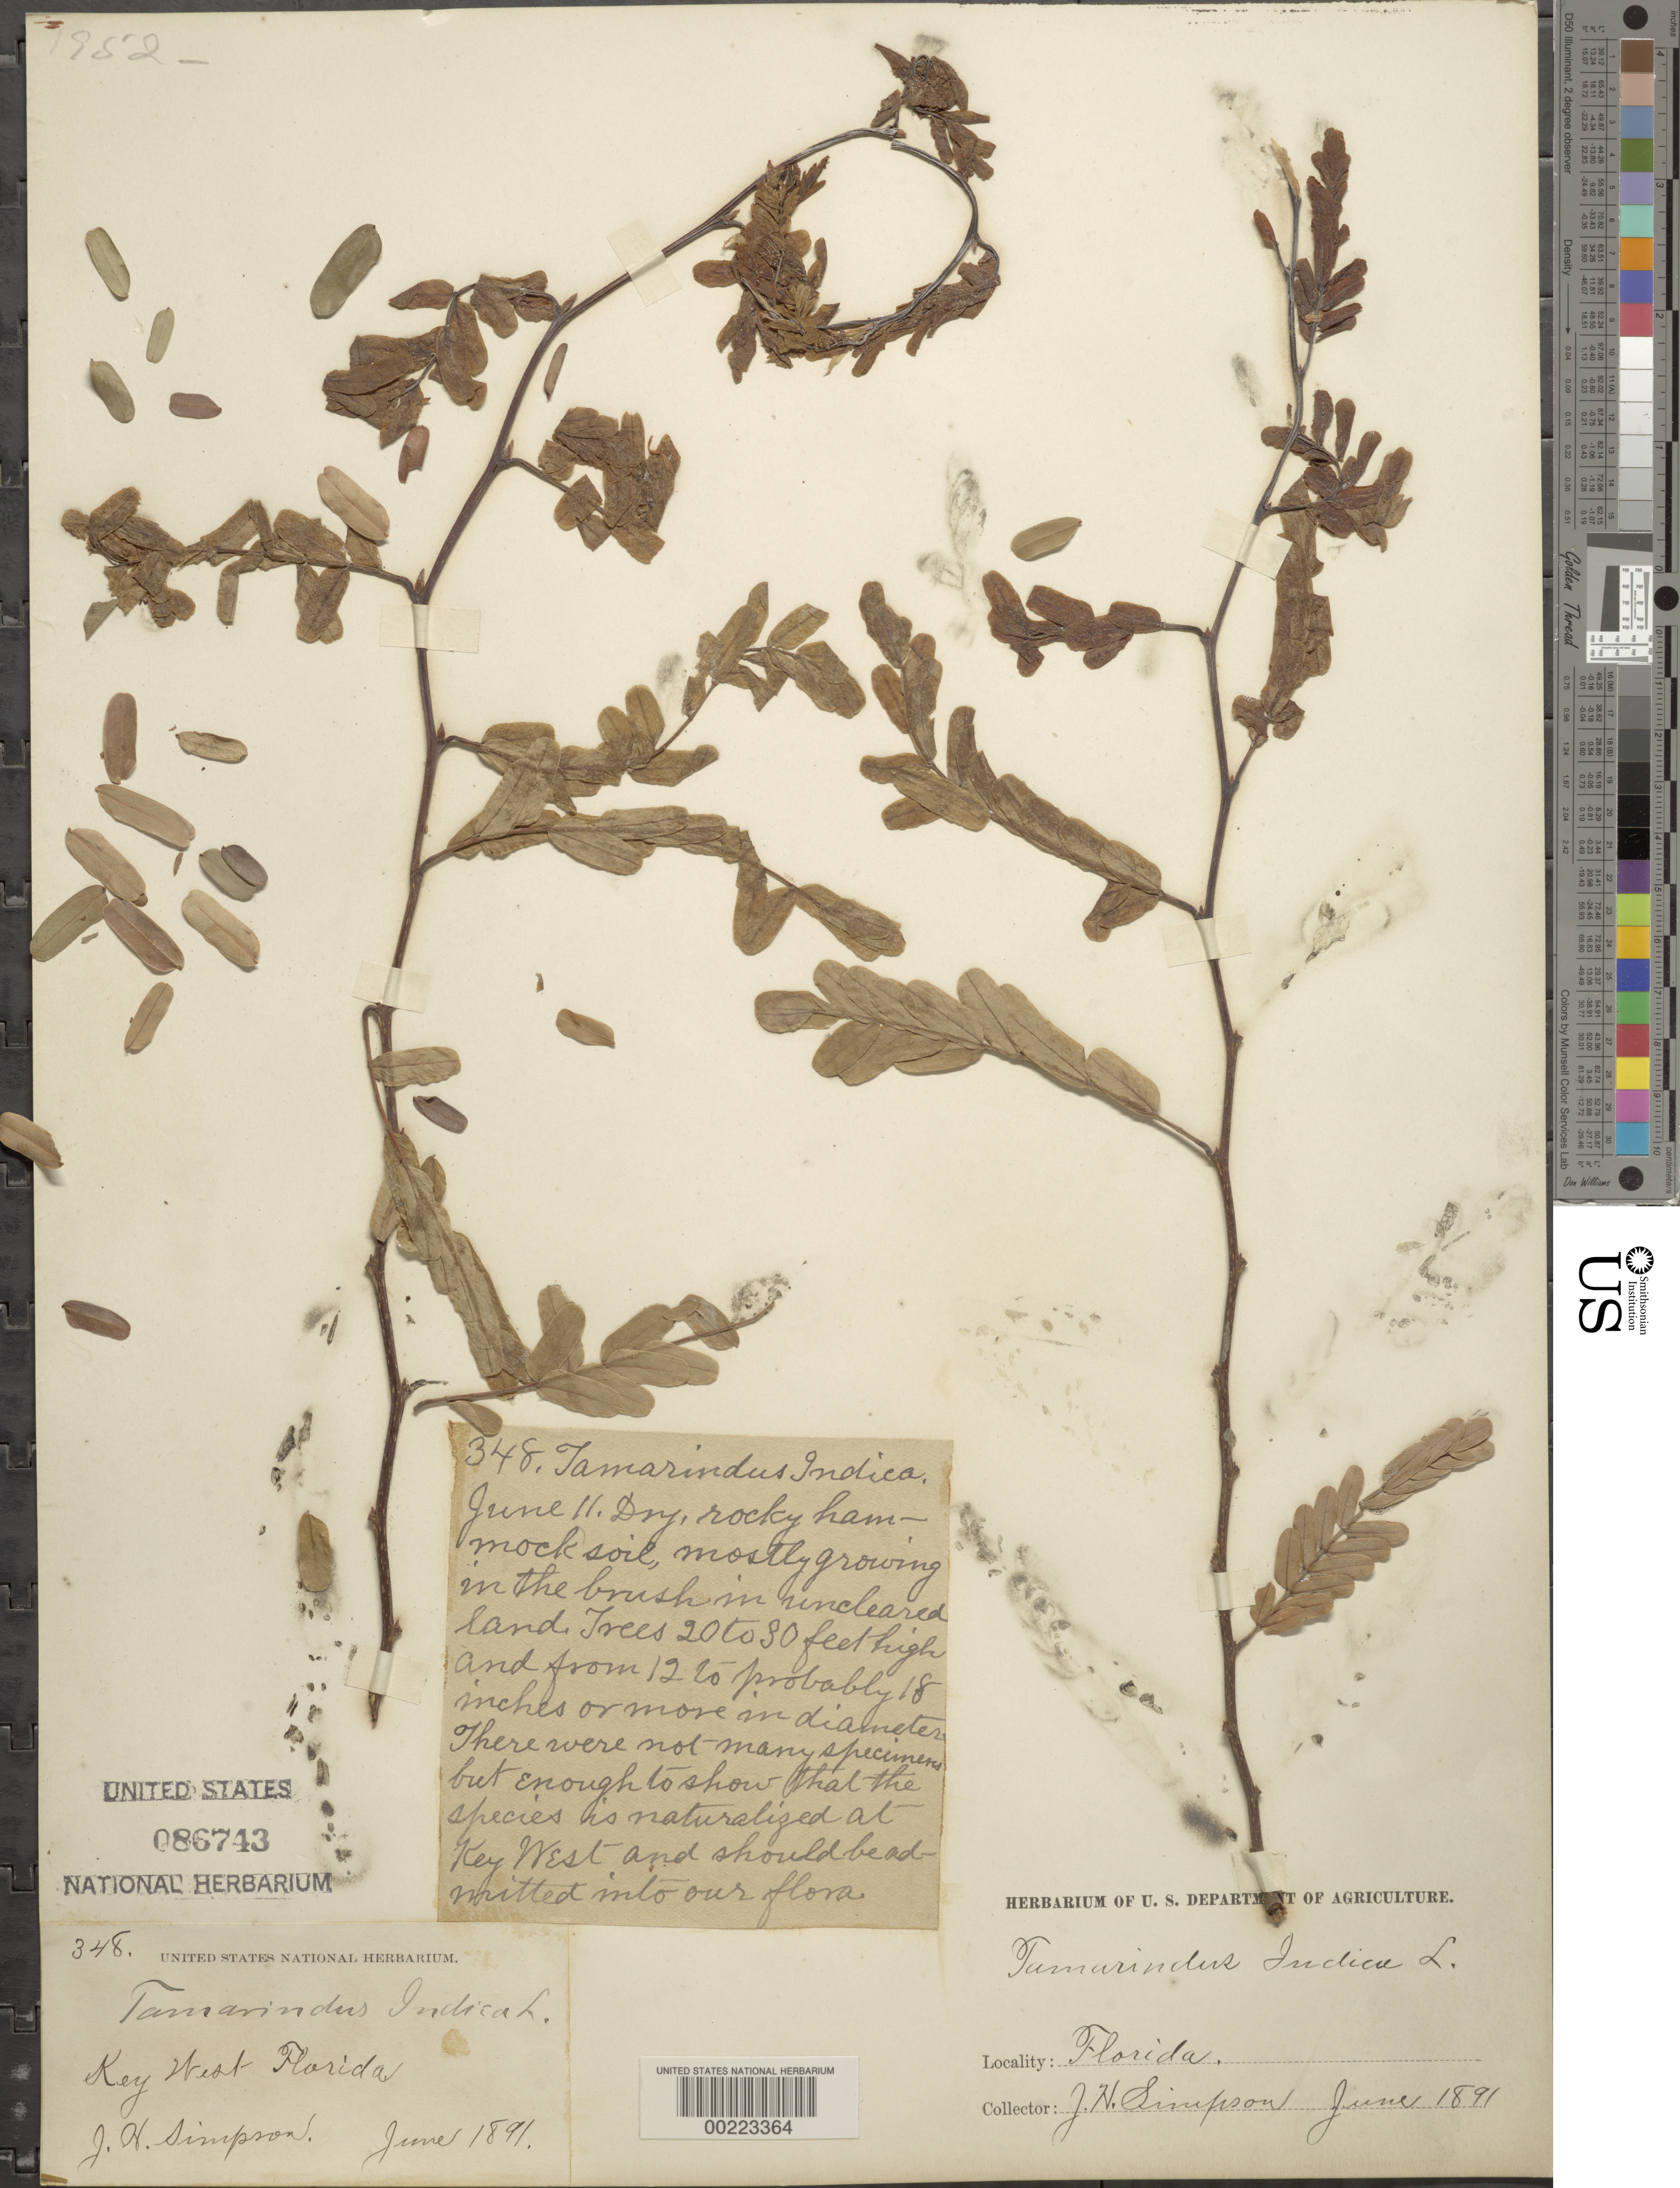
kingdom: Plantae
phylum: Tracheophyta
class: Magnoliopsida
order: Fabales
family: Fabaceae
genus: Tamarindus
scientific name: Tamarindus indica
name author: L.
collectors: J. H. Simpson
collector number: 348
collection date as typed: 11 Jun 1891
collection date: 1891-06-11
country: United States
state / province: Florida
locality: Key west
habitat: Rocky hammock soil, in brush in uncleared land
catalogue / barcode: US 86743